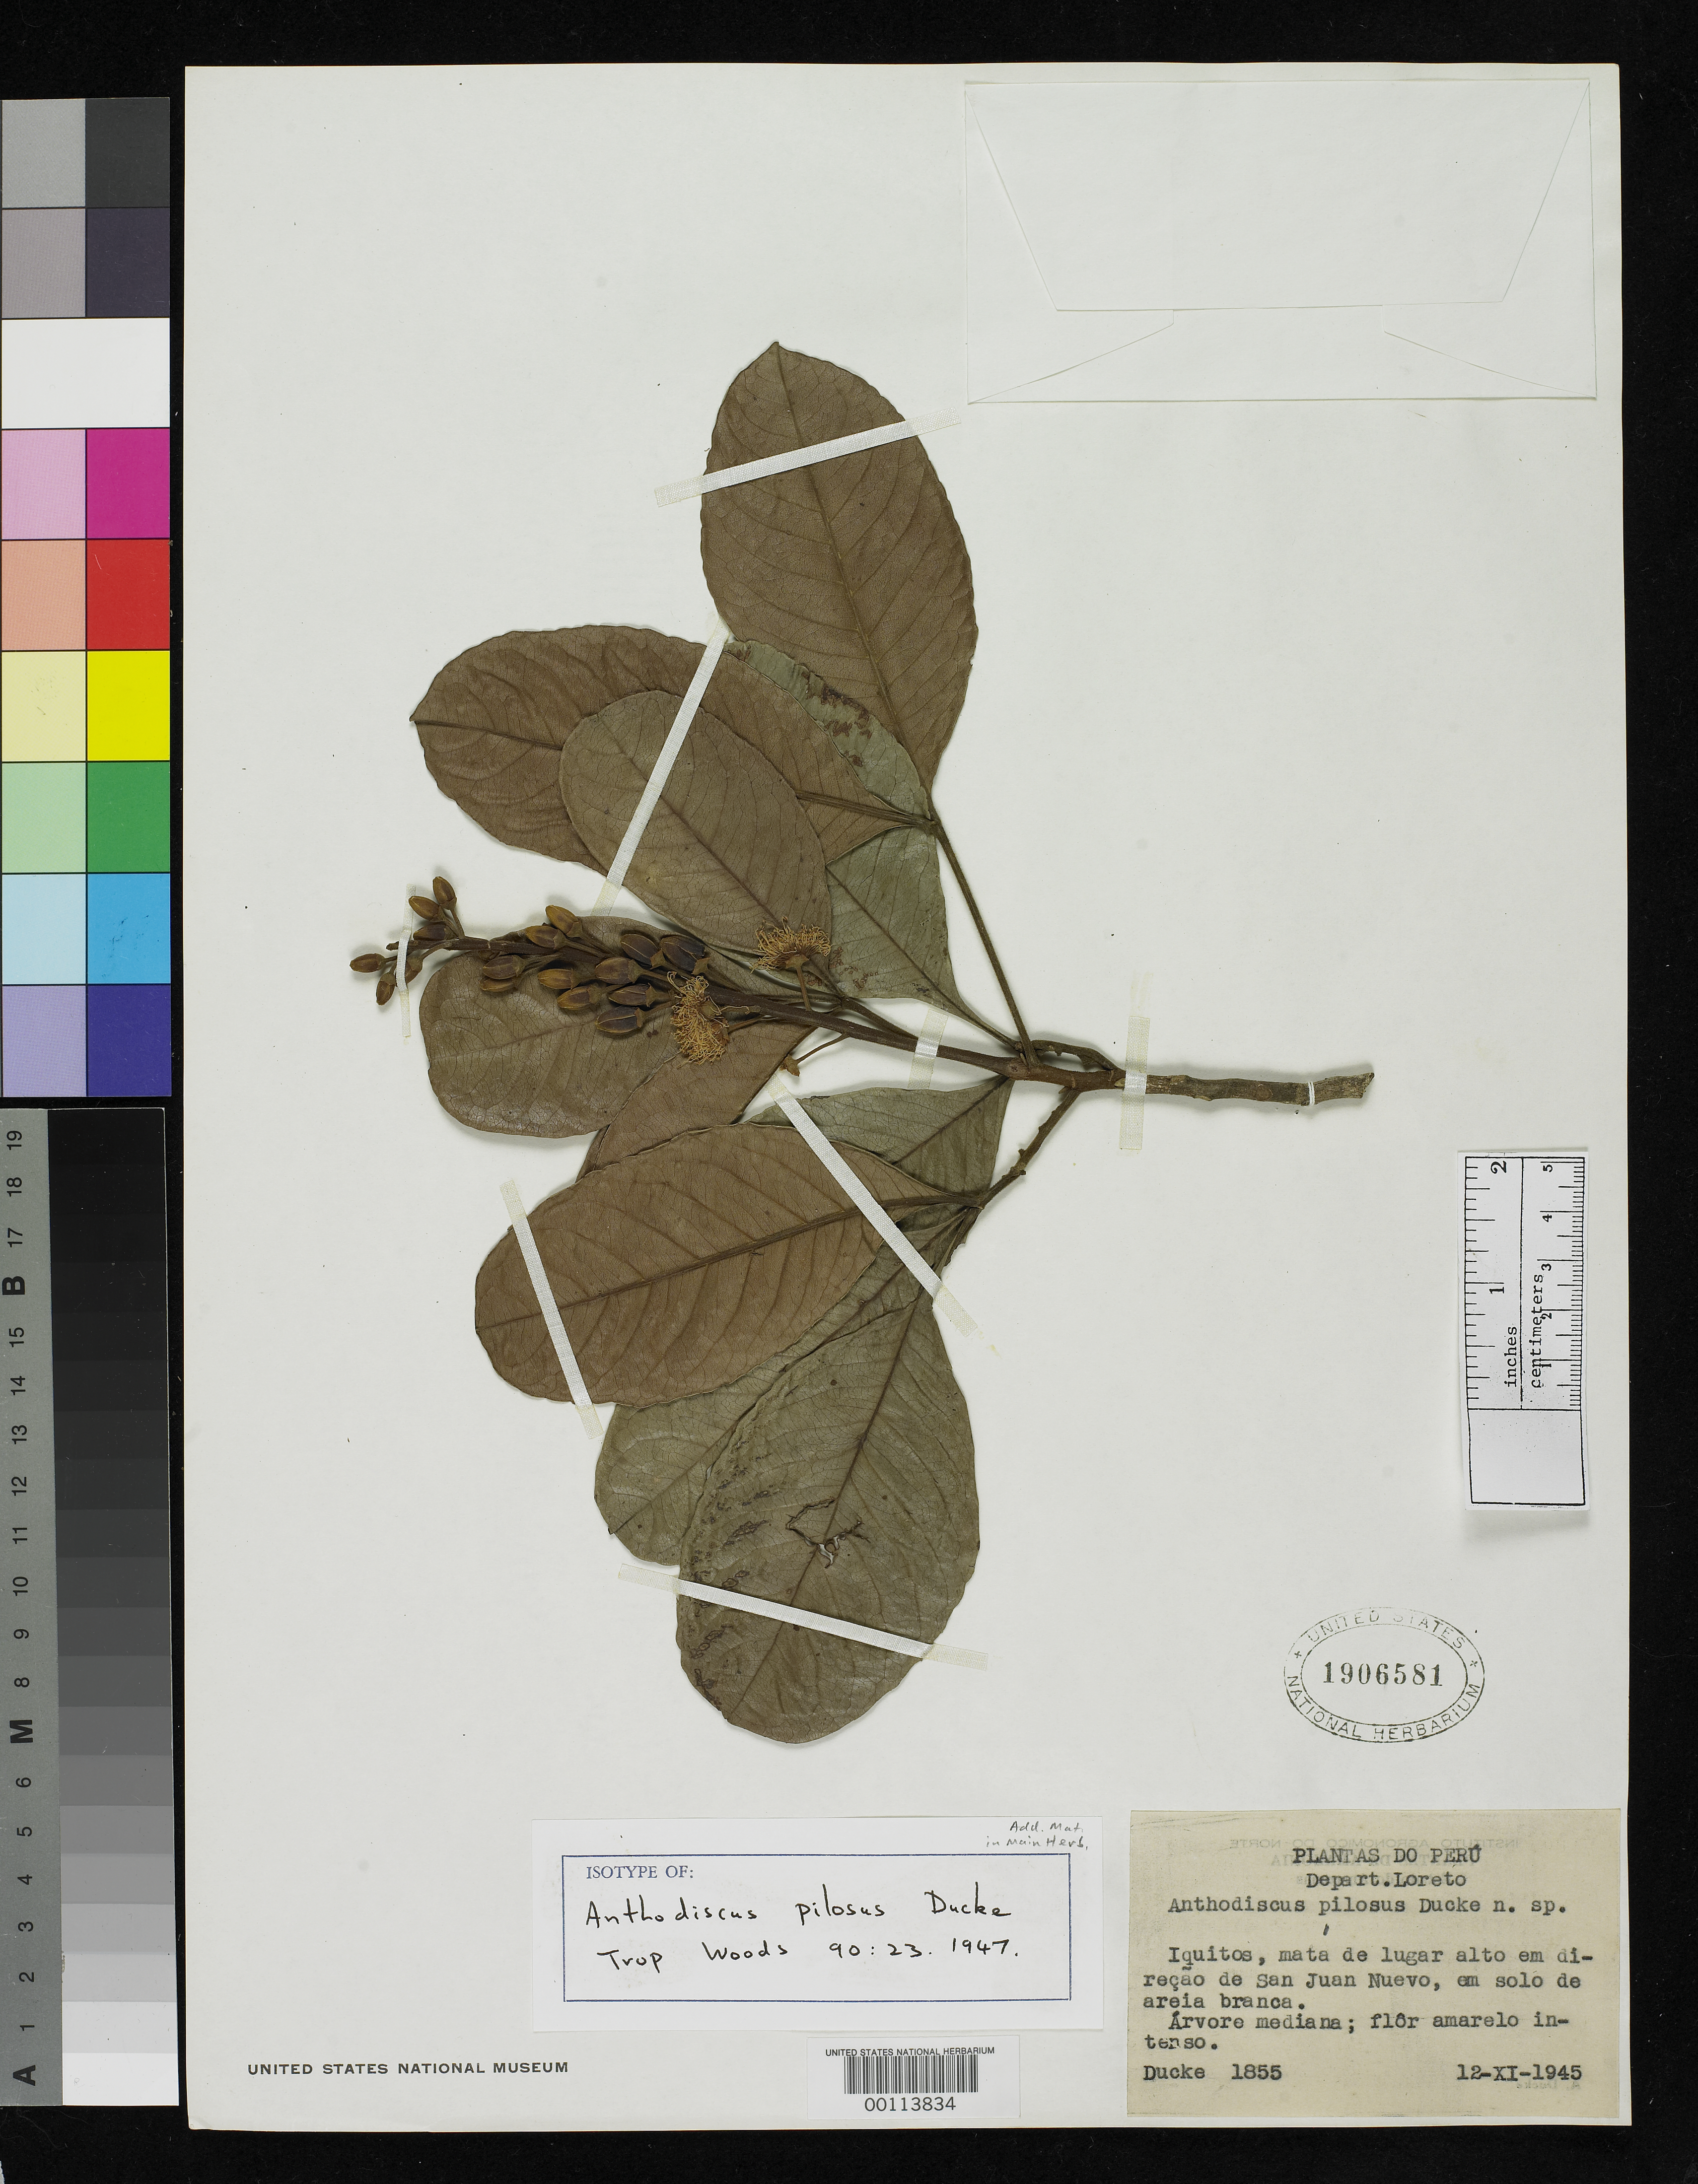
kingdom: Plantae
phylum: Tracheophyta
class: Magnoliopsida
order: Malpighiales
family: Caryocaraceae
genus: Anthodiscus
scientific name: Anthodiscus pilosus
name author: Ducke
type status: Type Collection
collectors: A. Ducke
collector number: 1855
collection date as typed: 12 Dec 1945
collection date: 1945-12-12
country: Peru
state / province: Loreto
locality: Iquitos.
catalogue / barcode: US 1906581